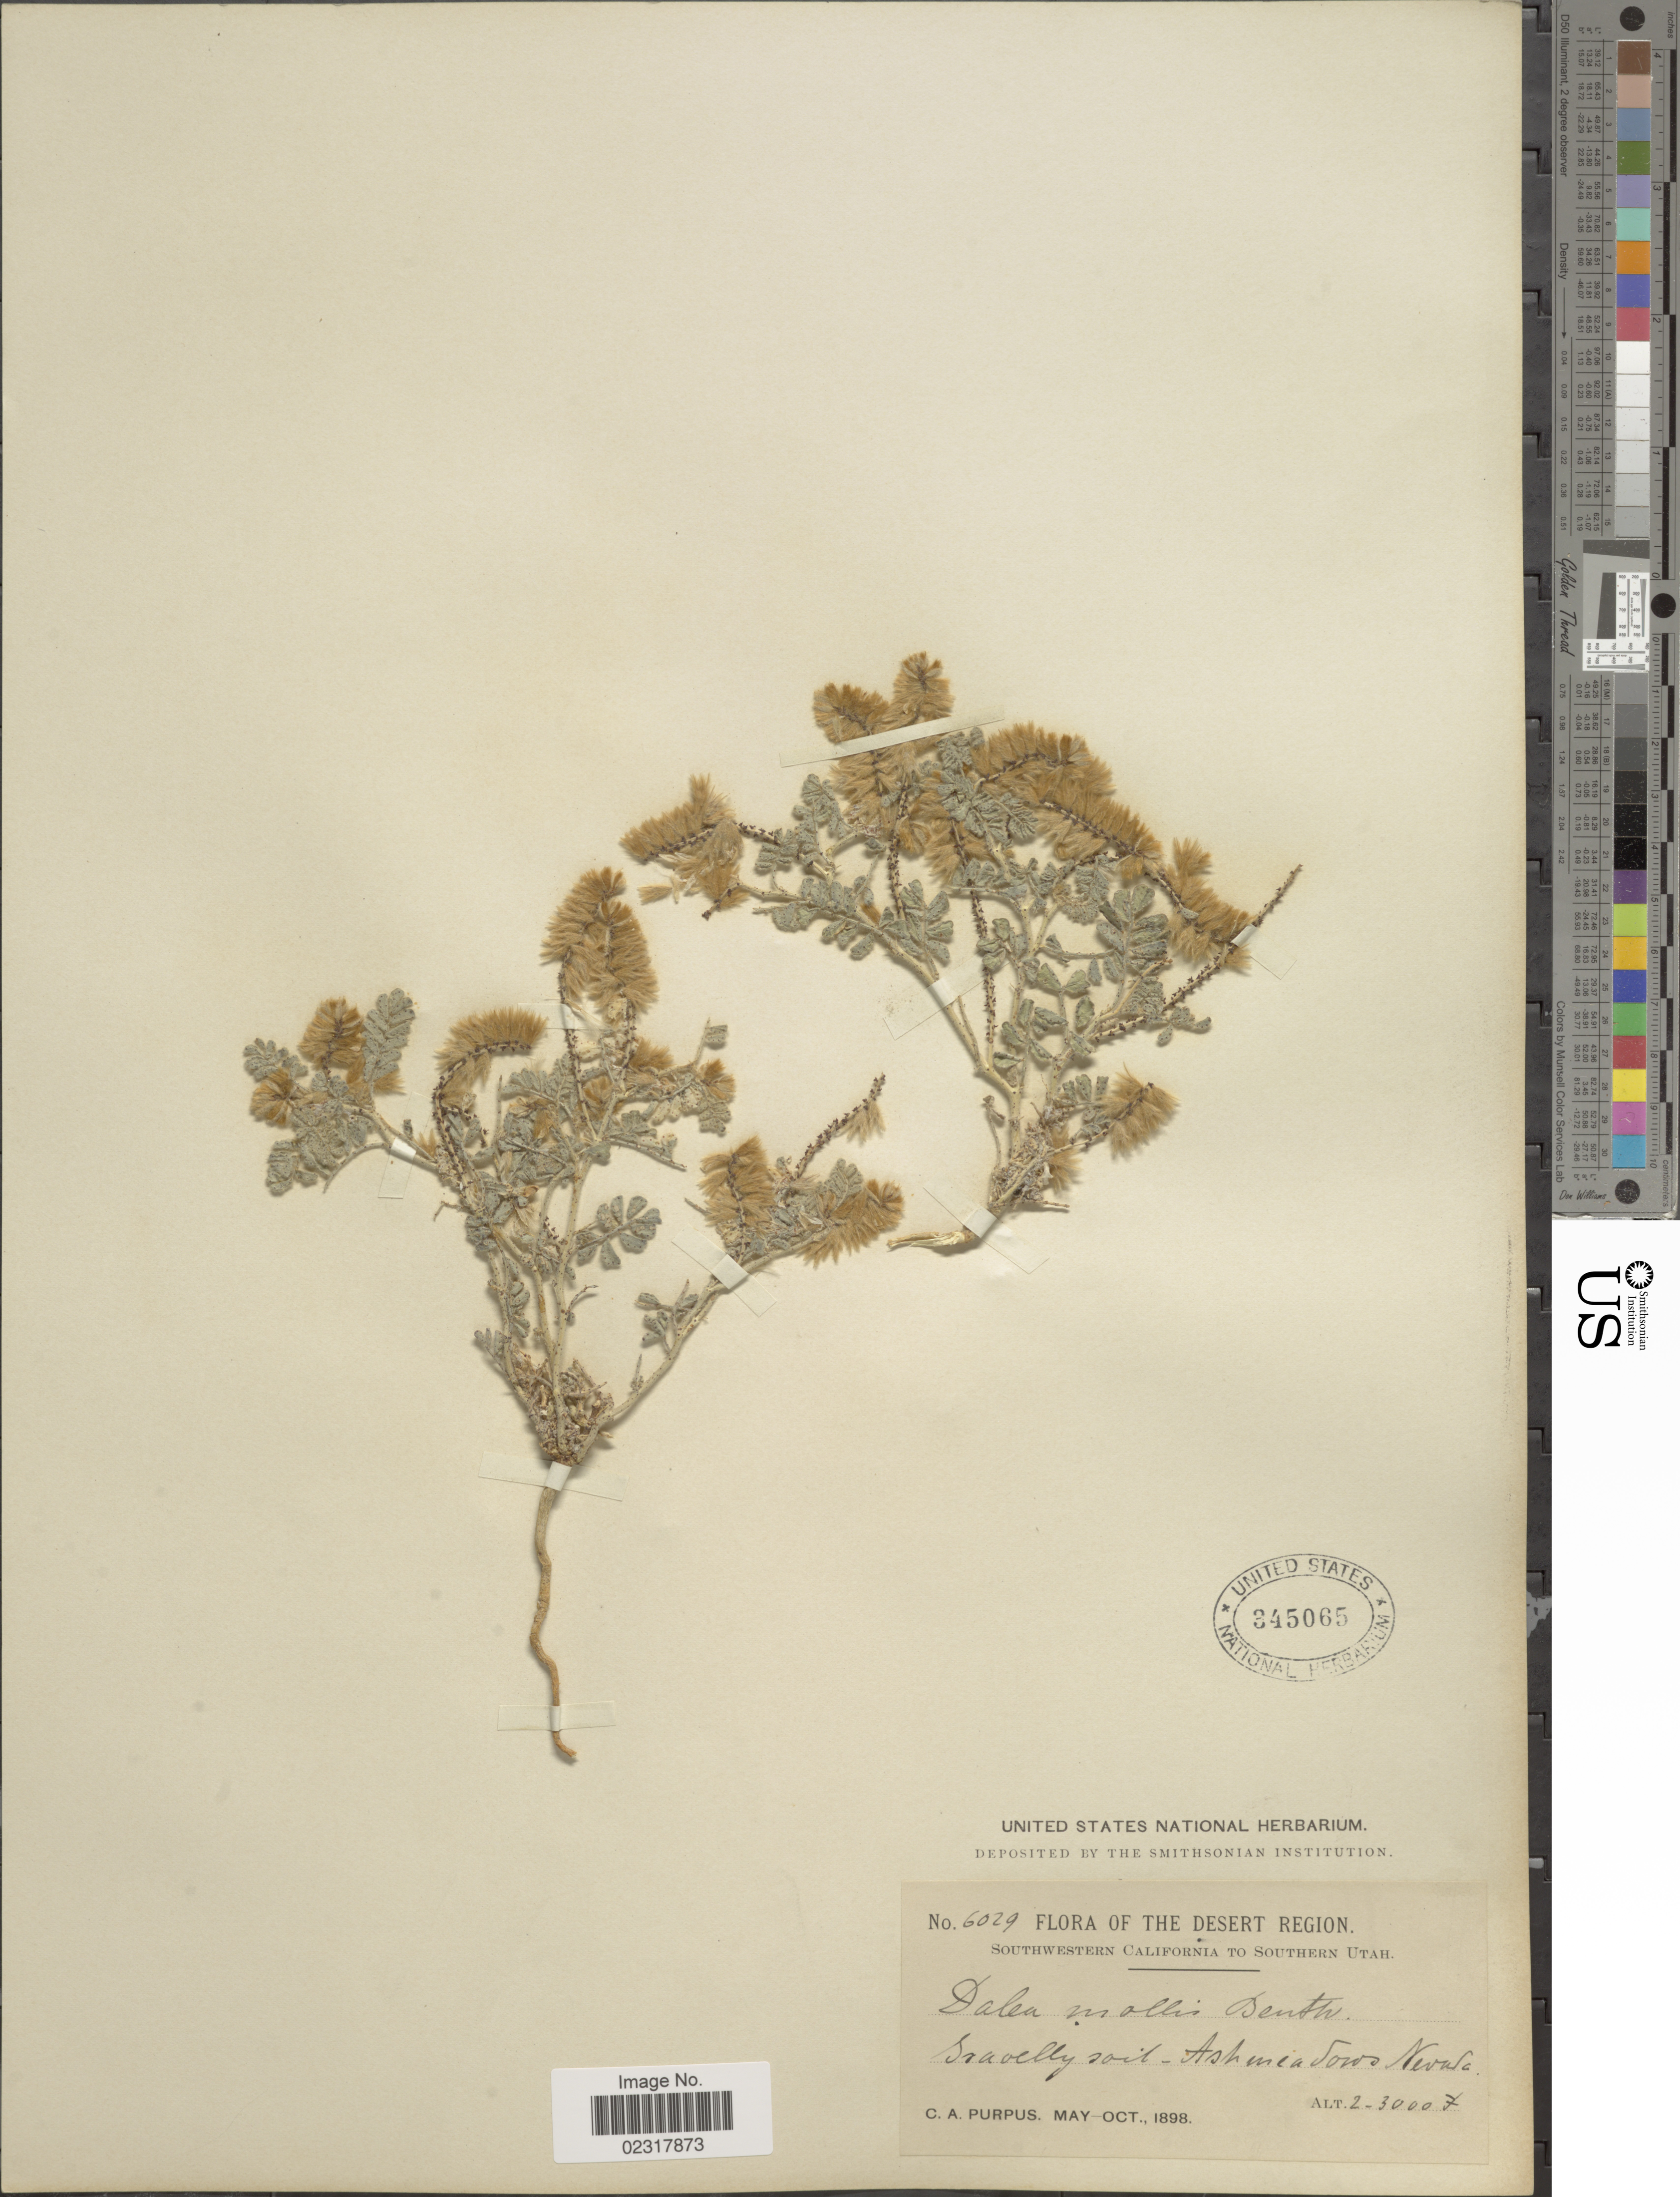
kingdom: Plantae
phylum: Tracheophyta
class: Magnoliopsida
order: Fabales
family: Fabaceae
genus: Dalea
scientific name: Dalea mollissima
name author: (Rydb.) Munz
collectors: C. A. Purpus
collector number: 6029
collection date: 1898-05/1898-10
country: United States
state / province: Nevada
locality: Desert Region. Southwestern California to Southern Utah. Ash meadows Nevada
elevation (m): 610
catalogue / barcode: US 345065